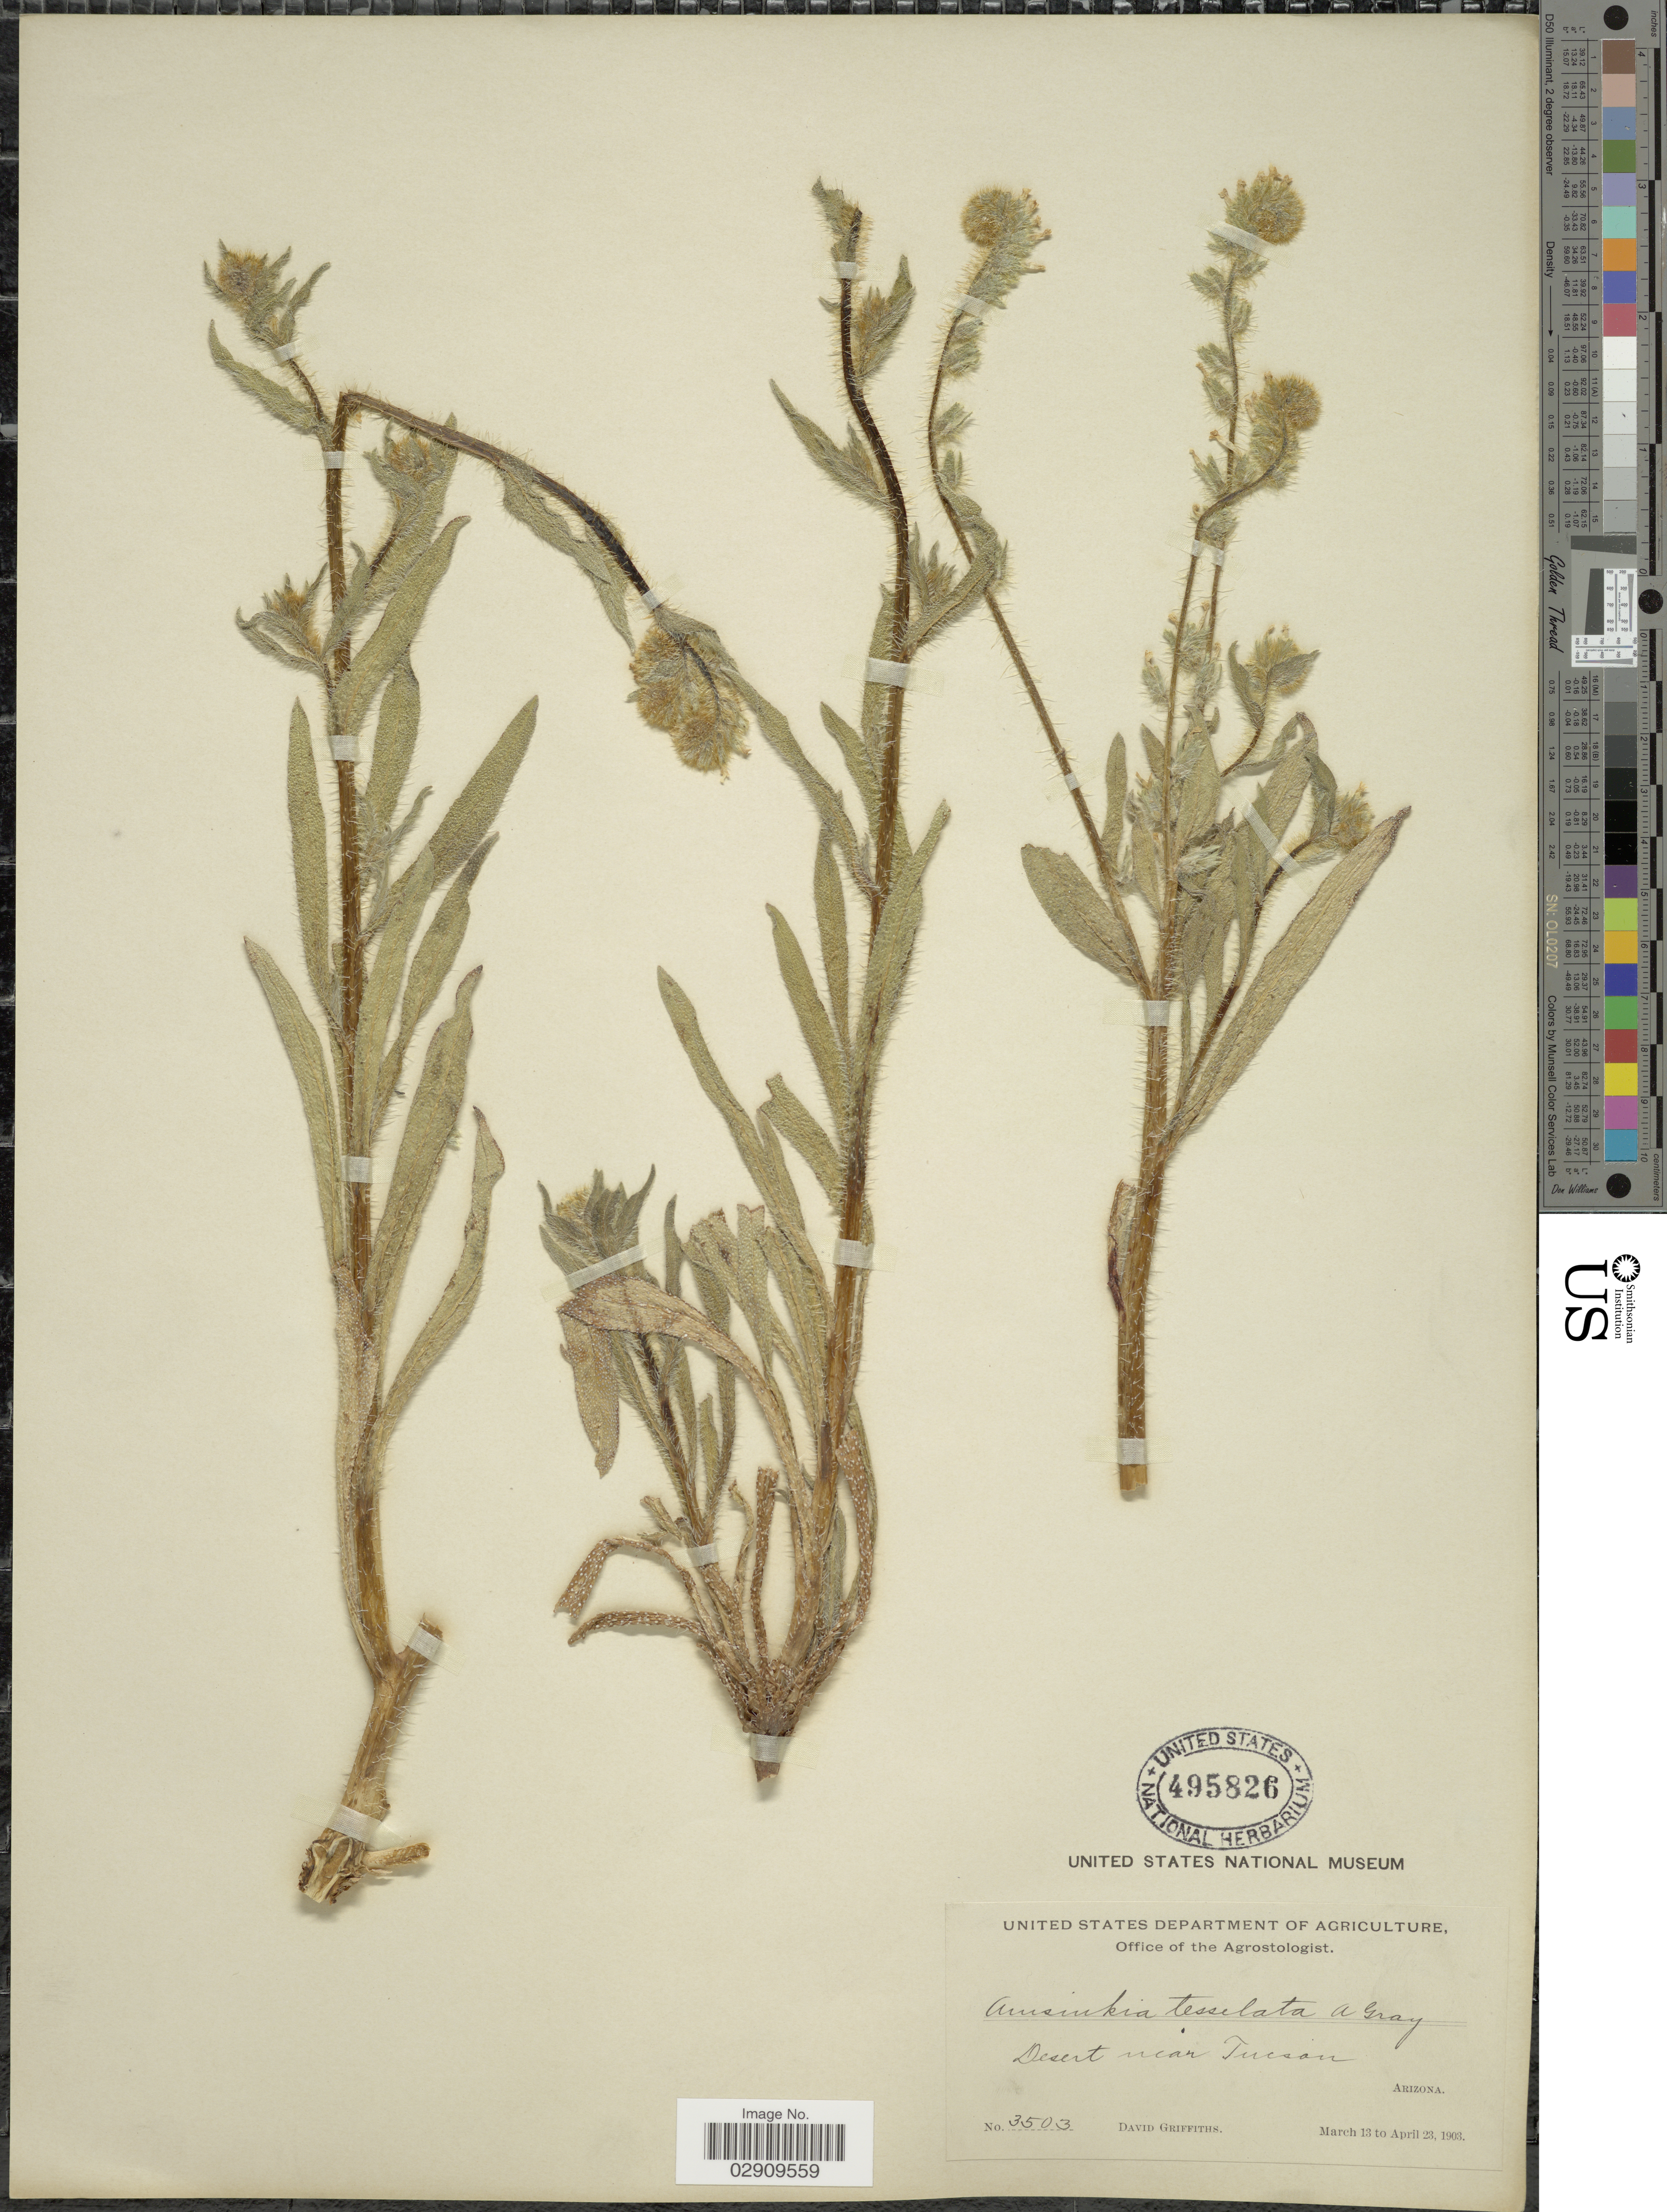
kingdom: Plantae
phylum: Tracheophyta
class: Magnoliopsida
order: Boraginales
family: Boraginaceae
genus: Amsinckia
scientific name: Amsinckia tessellata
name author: A. Gray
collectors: D. Griffiths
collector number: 3503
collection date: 1903-03-13/1903-04-23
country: United States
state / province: Arizona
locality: Desert near Tucson.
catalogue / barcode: US 495826